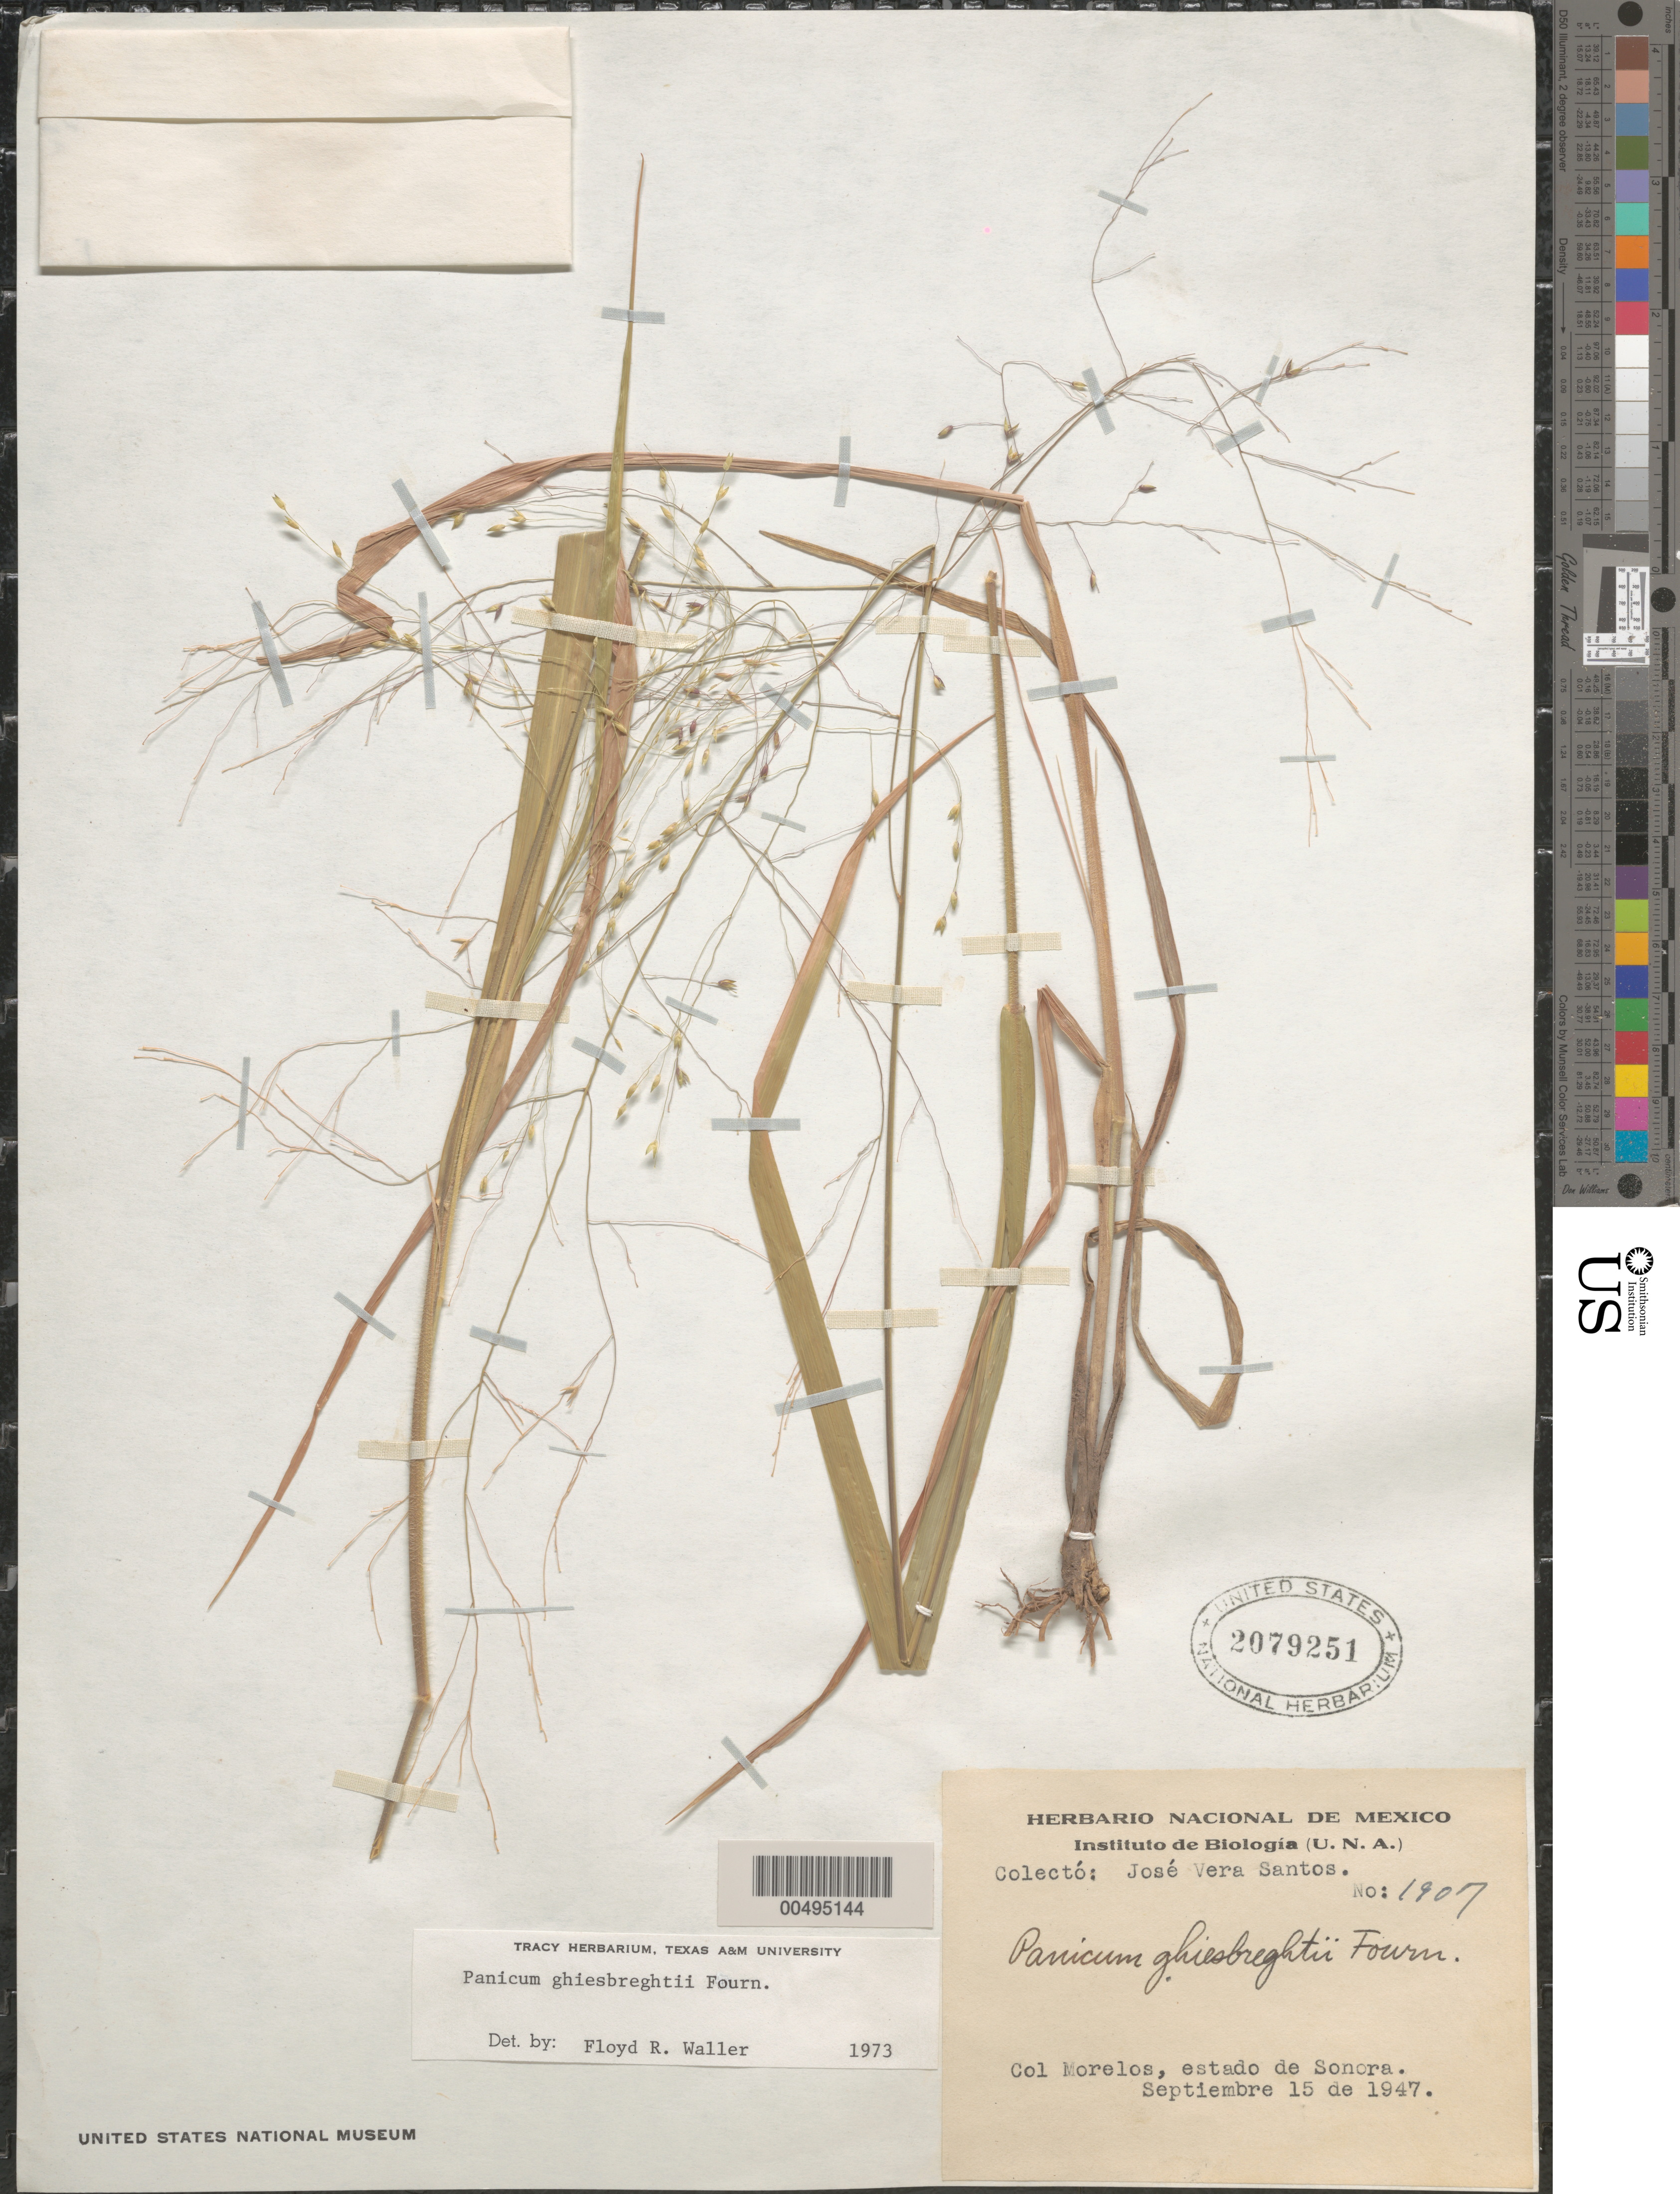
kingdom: Plantae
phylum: Tracheophyta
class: Liliopsida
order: Poales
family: Poaceae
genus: Panicum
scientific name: Panicum ghiesbreghtii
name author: E. Fourn.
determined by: Waller, F. R.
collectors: J. V. Santos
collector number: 1907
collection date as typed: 15 Sep 1947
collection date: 1947-09-15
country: Mexico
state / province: Sonora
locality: Col Morelos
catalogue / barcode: US 2079251